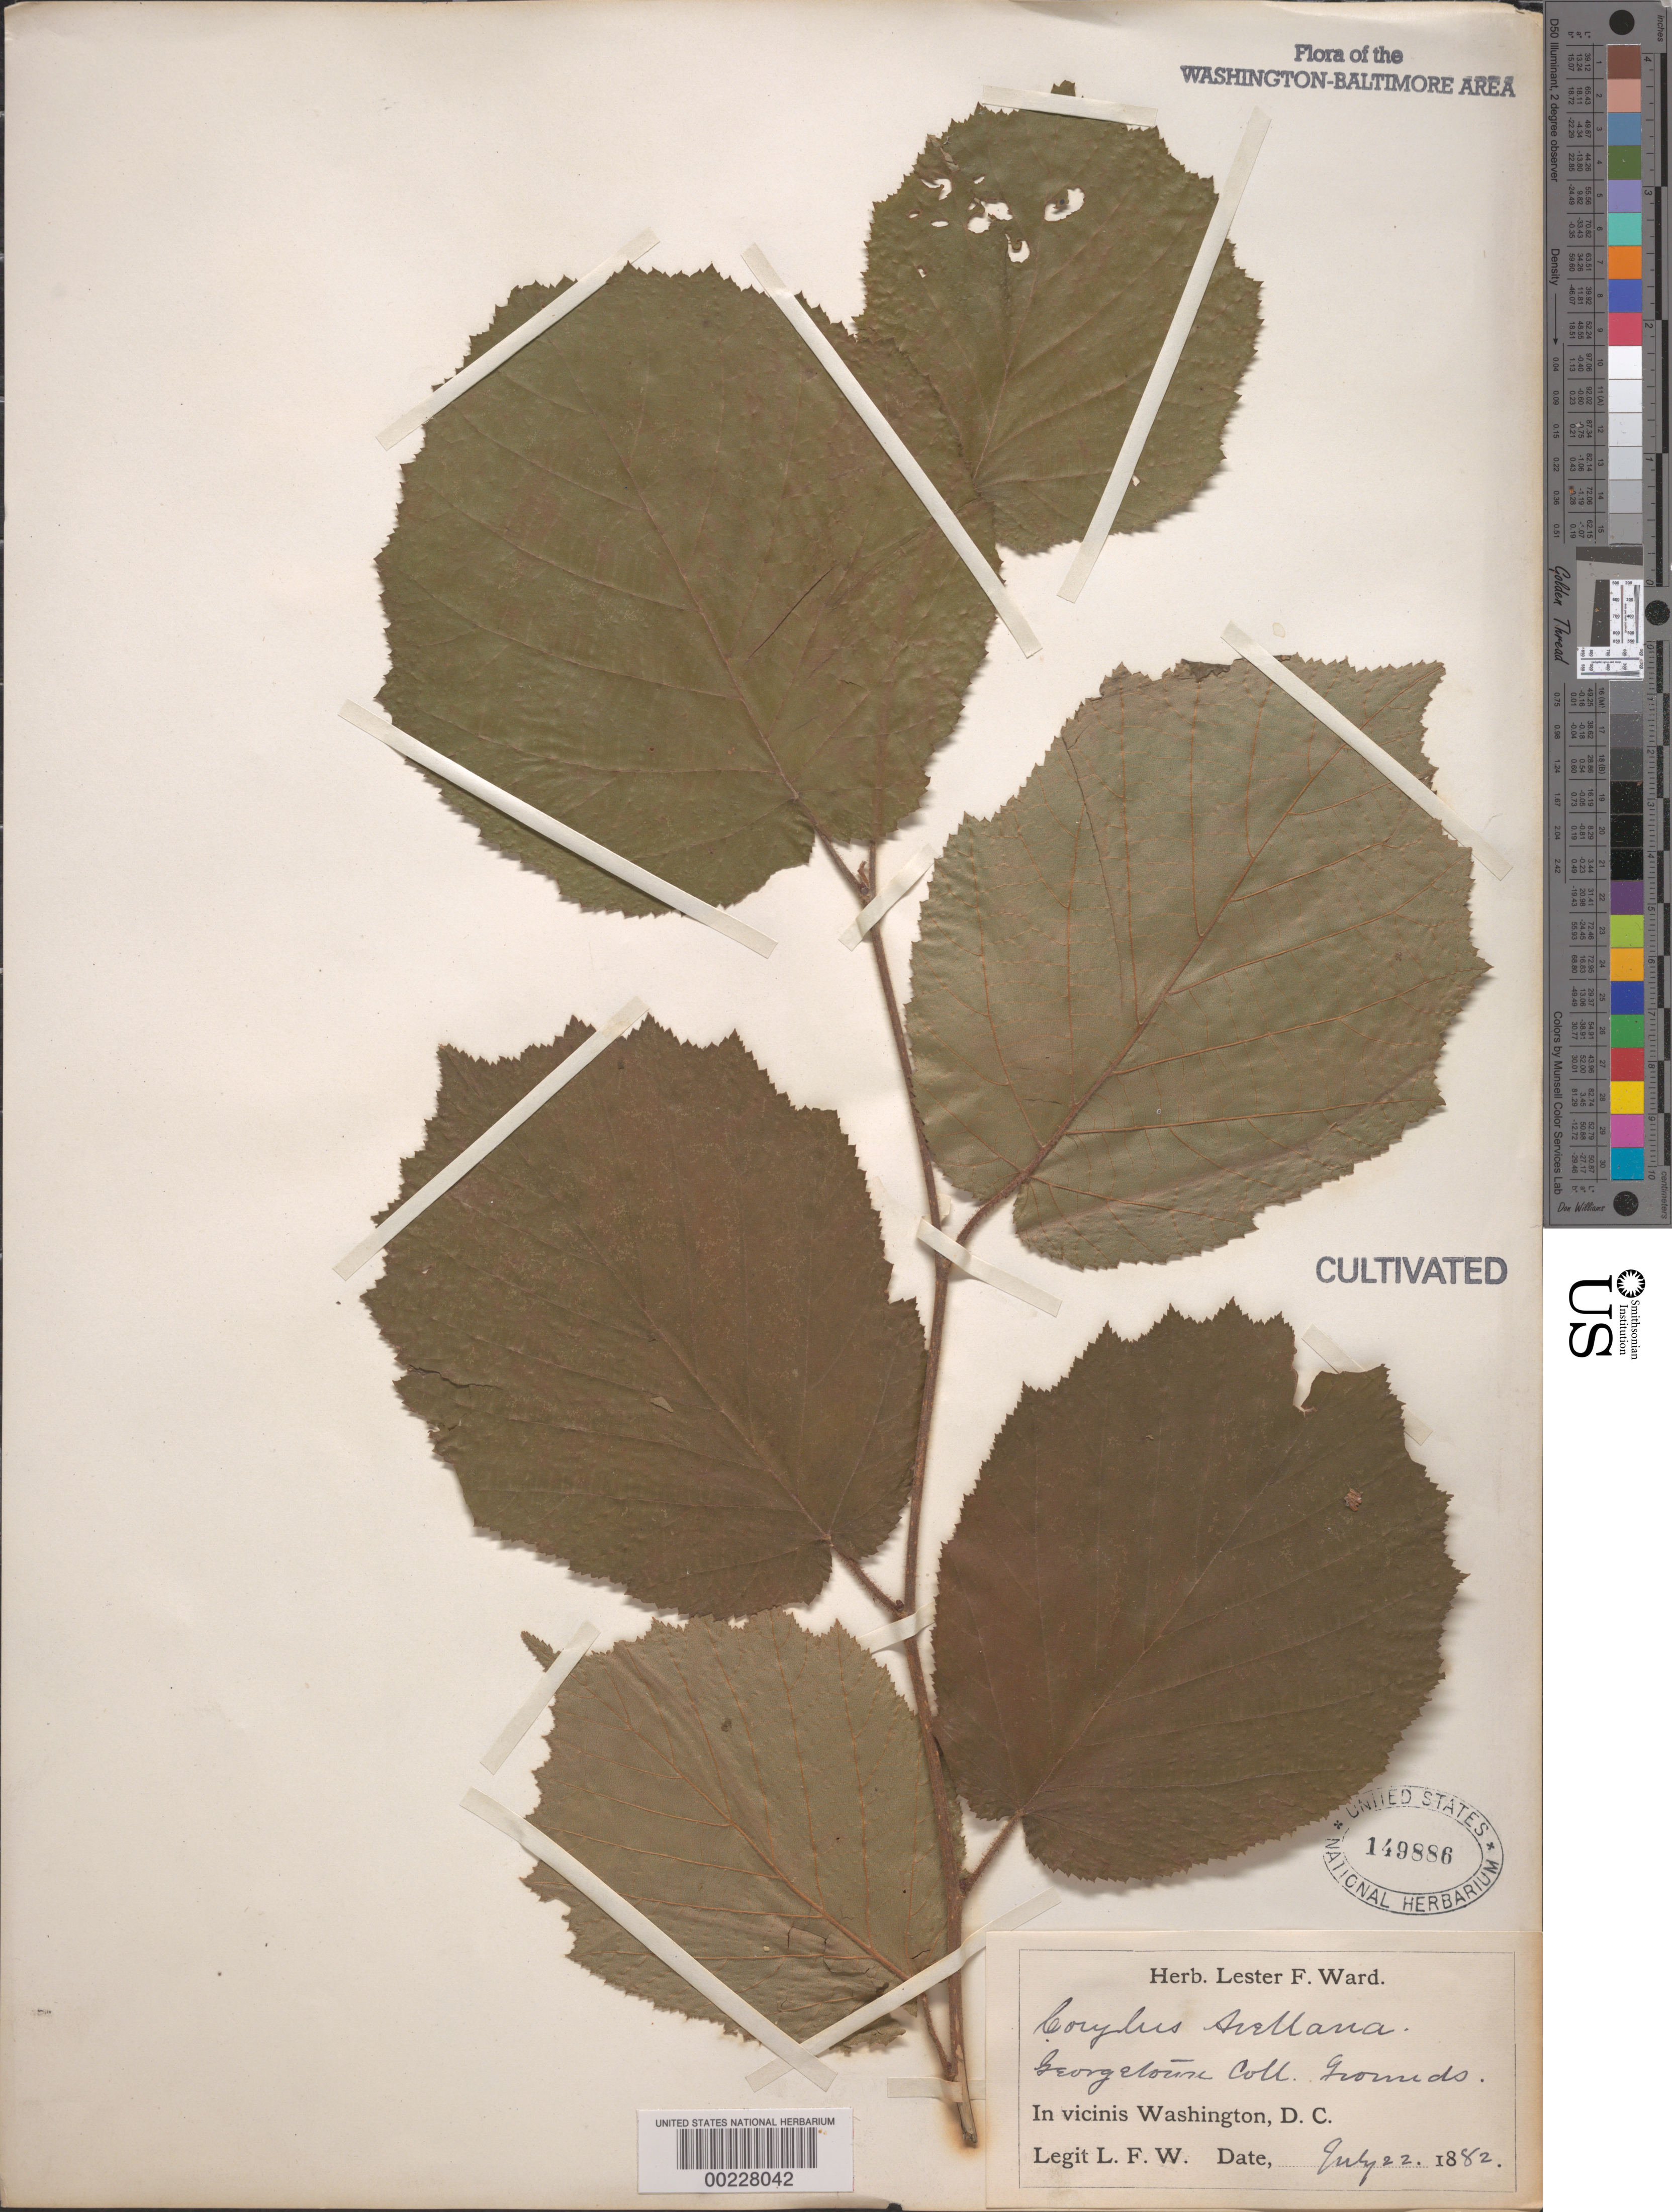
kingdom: Plantae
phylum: Tracheophyta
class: Magnoliopsida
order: Fagales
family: Betulaceae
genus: Corylus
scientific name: Corylus avellana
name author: L.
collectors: L. F. Ward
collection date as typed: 22 Jul 1882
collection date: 1882-07-22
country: United States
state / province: District of Columbia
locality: Georgetown College grounds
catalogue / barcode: US 149886